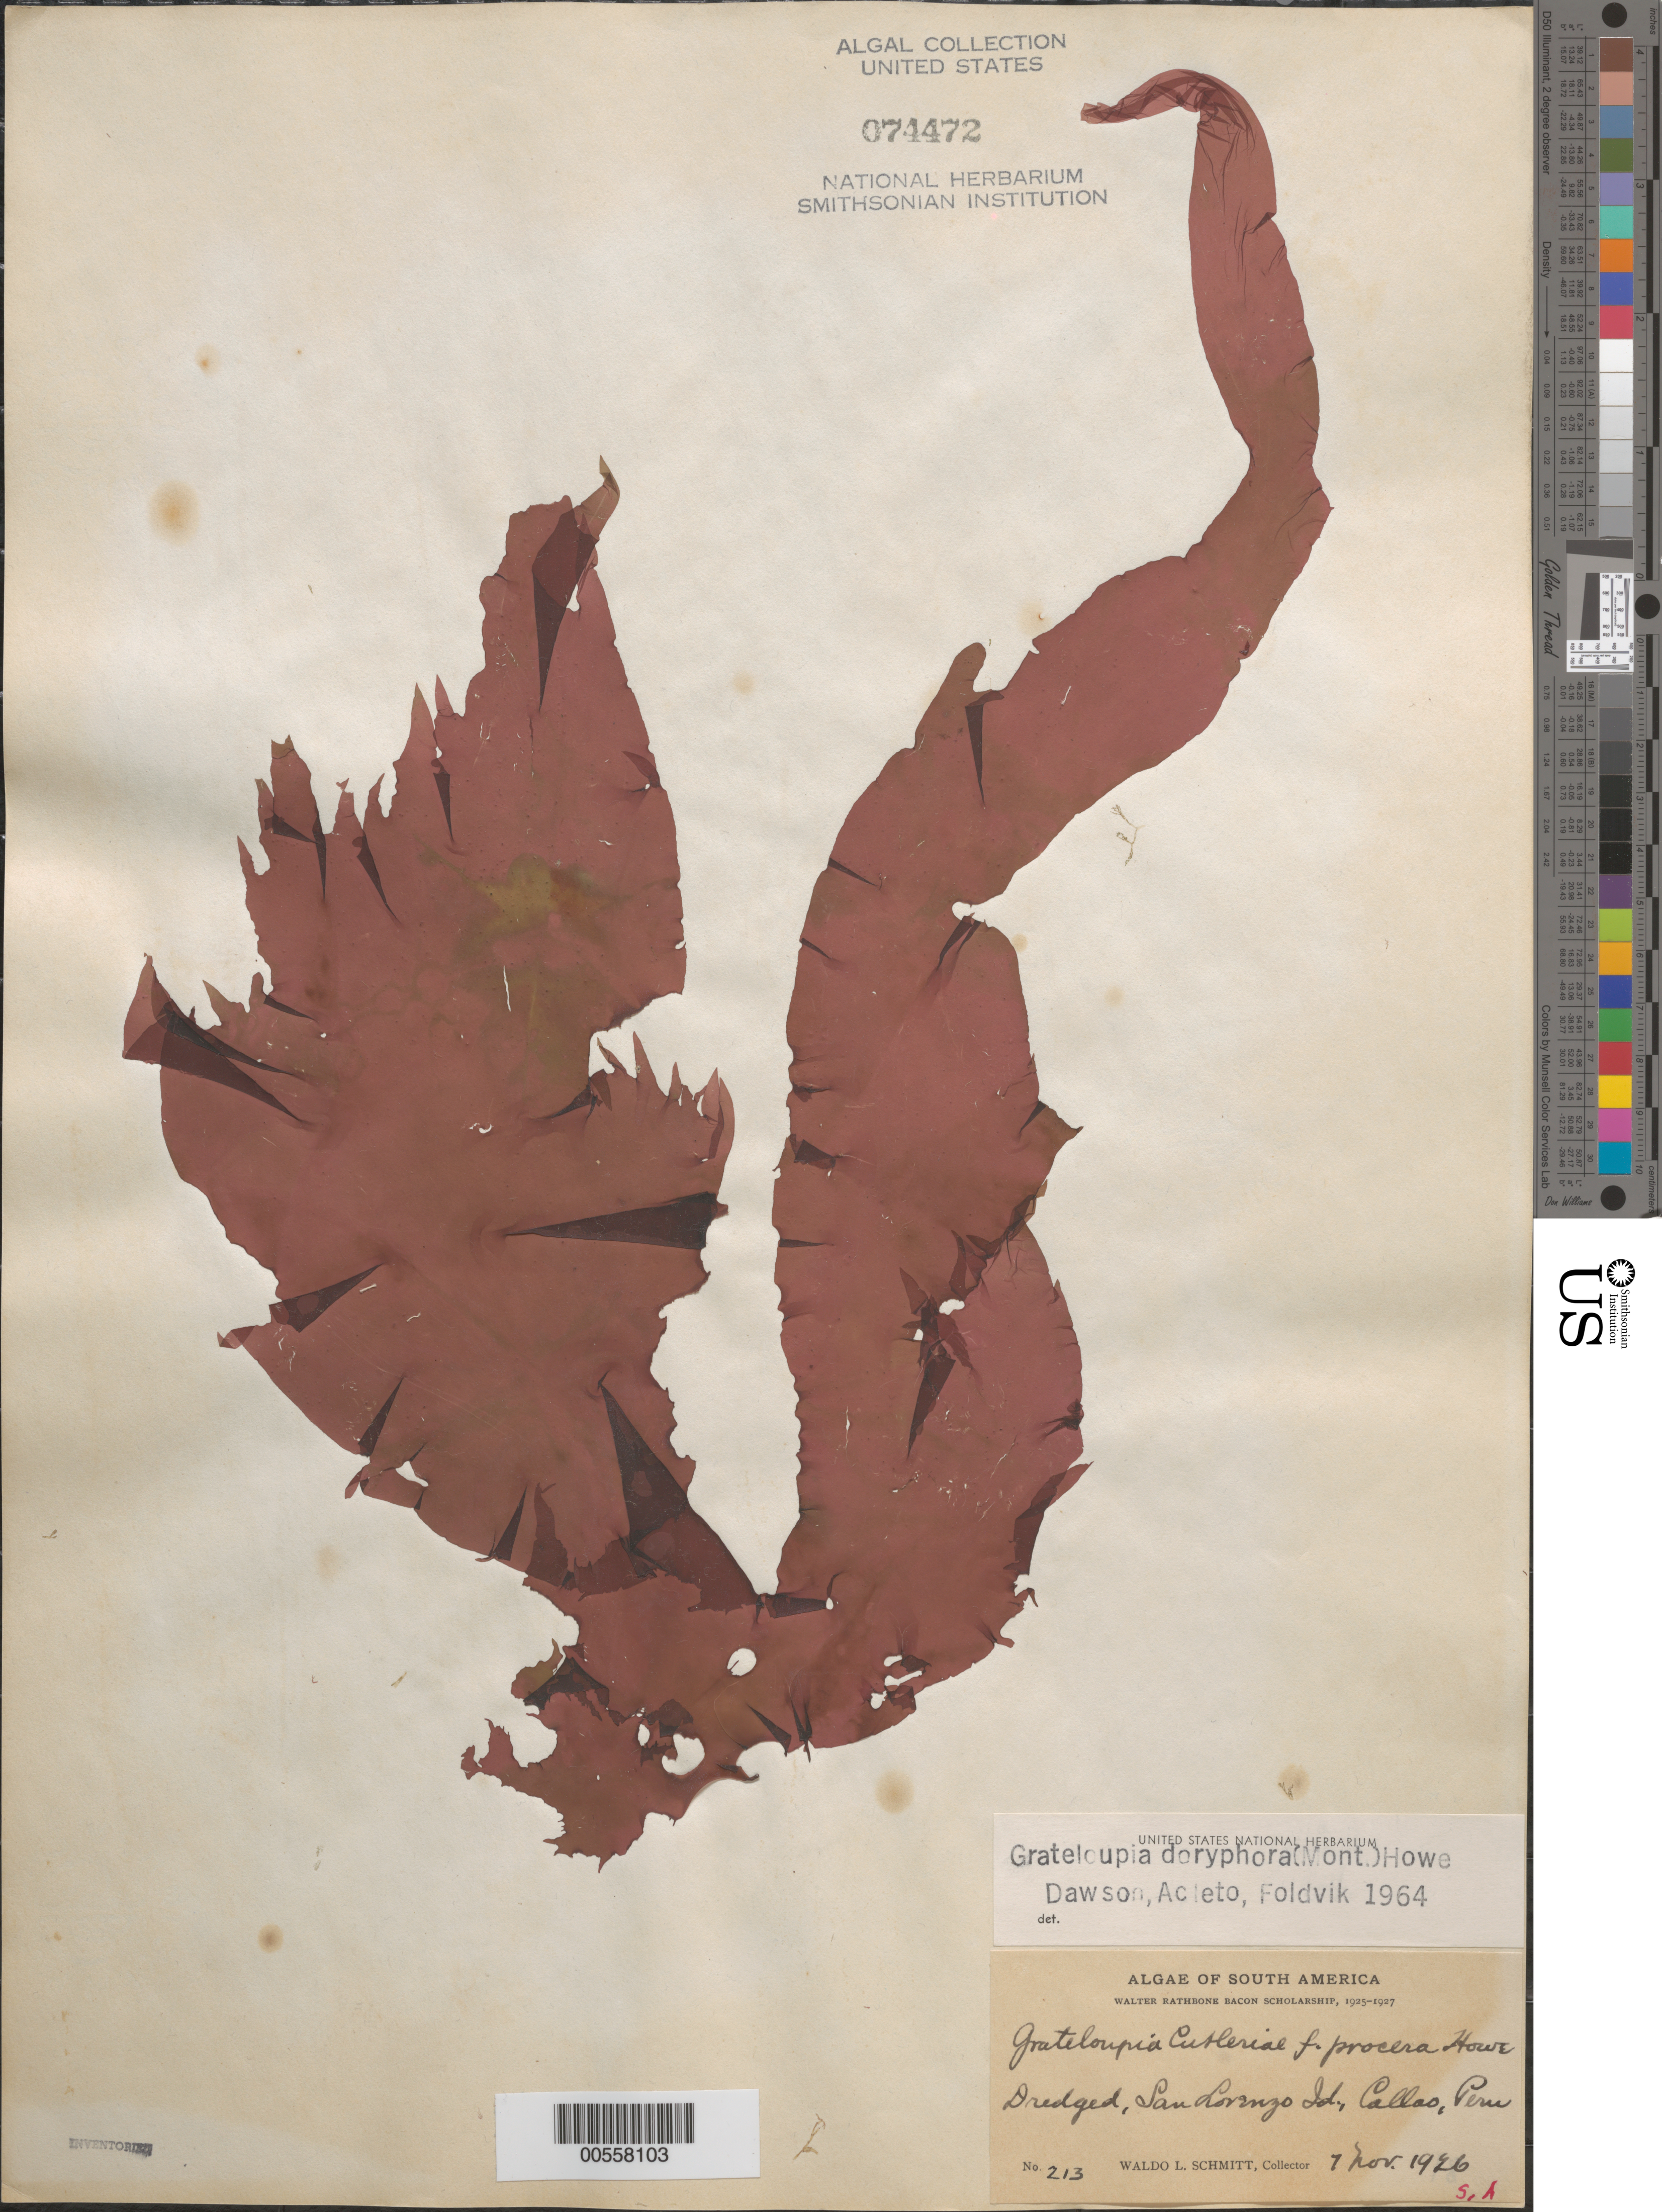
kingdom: Plantae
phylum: Rhodophyta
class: Florideophyceae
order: Halymeniales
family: Halymeniaceae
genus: Grateloupia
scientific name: Grateloupia doryphora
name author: (Mont.) Howe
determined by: Dawson, E. Y.; Acleto O., C.; Foldvik, N.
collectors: W. L. Schmitt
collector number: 213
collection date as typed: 07 Nov 1926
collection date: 1926-11-07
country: Peru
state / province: Callao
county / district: Callao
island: Isla San Lorenzo (San Lorenzo Island)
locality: Callao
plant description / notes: Walter Rathbone Bacon Scholarship, 1925-1927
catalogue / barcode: US 74472